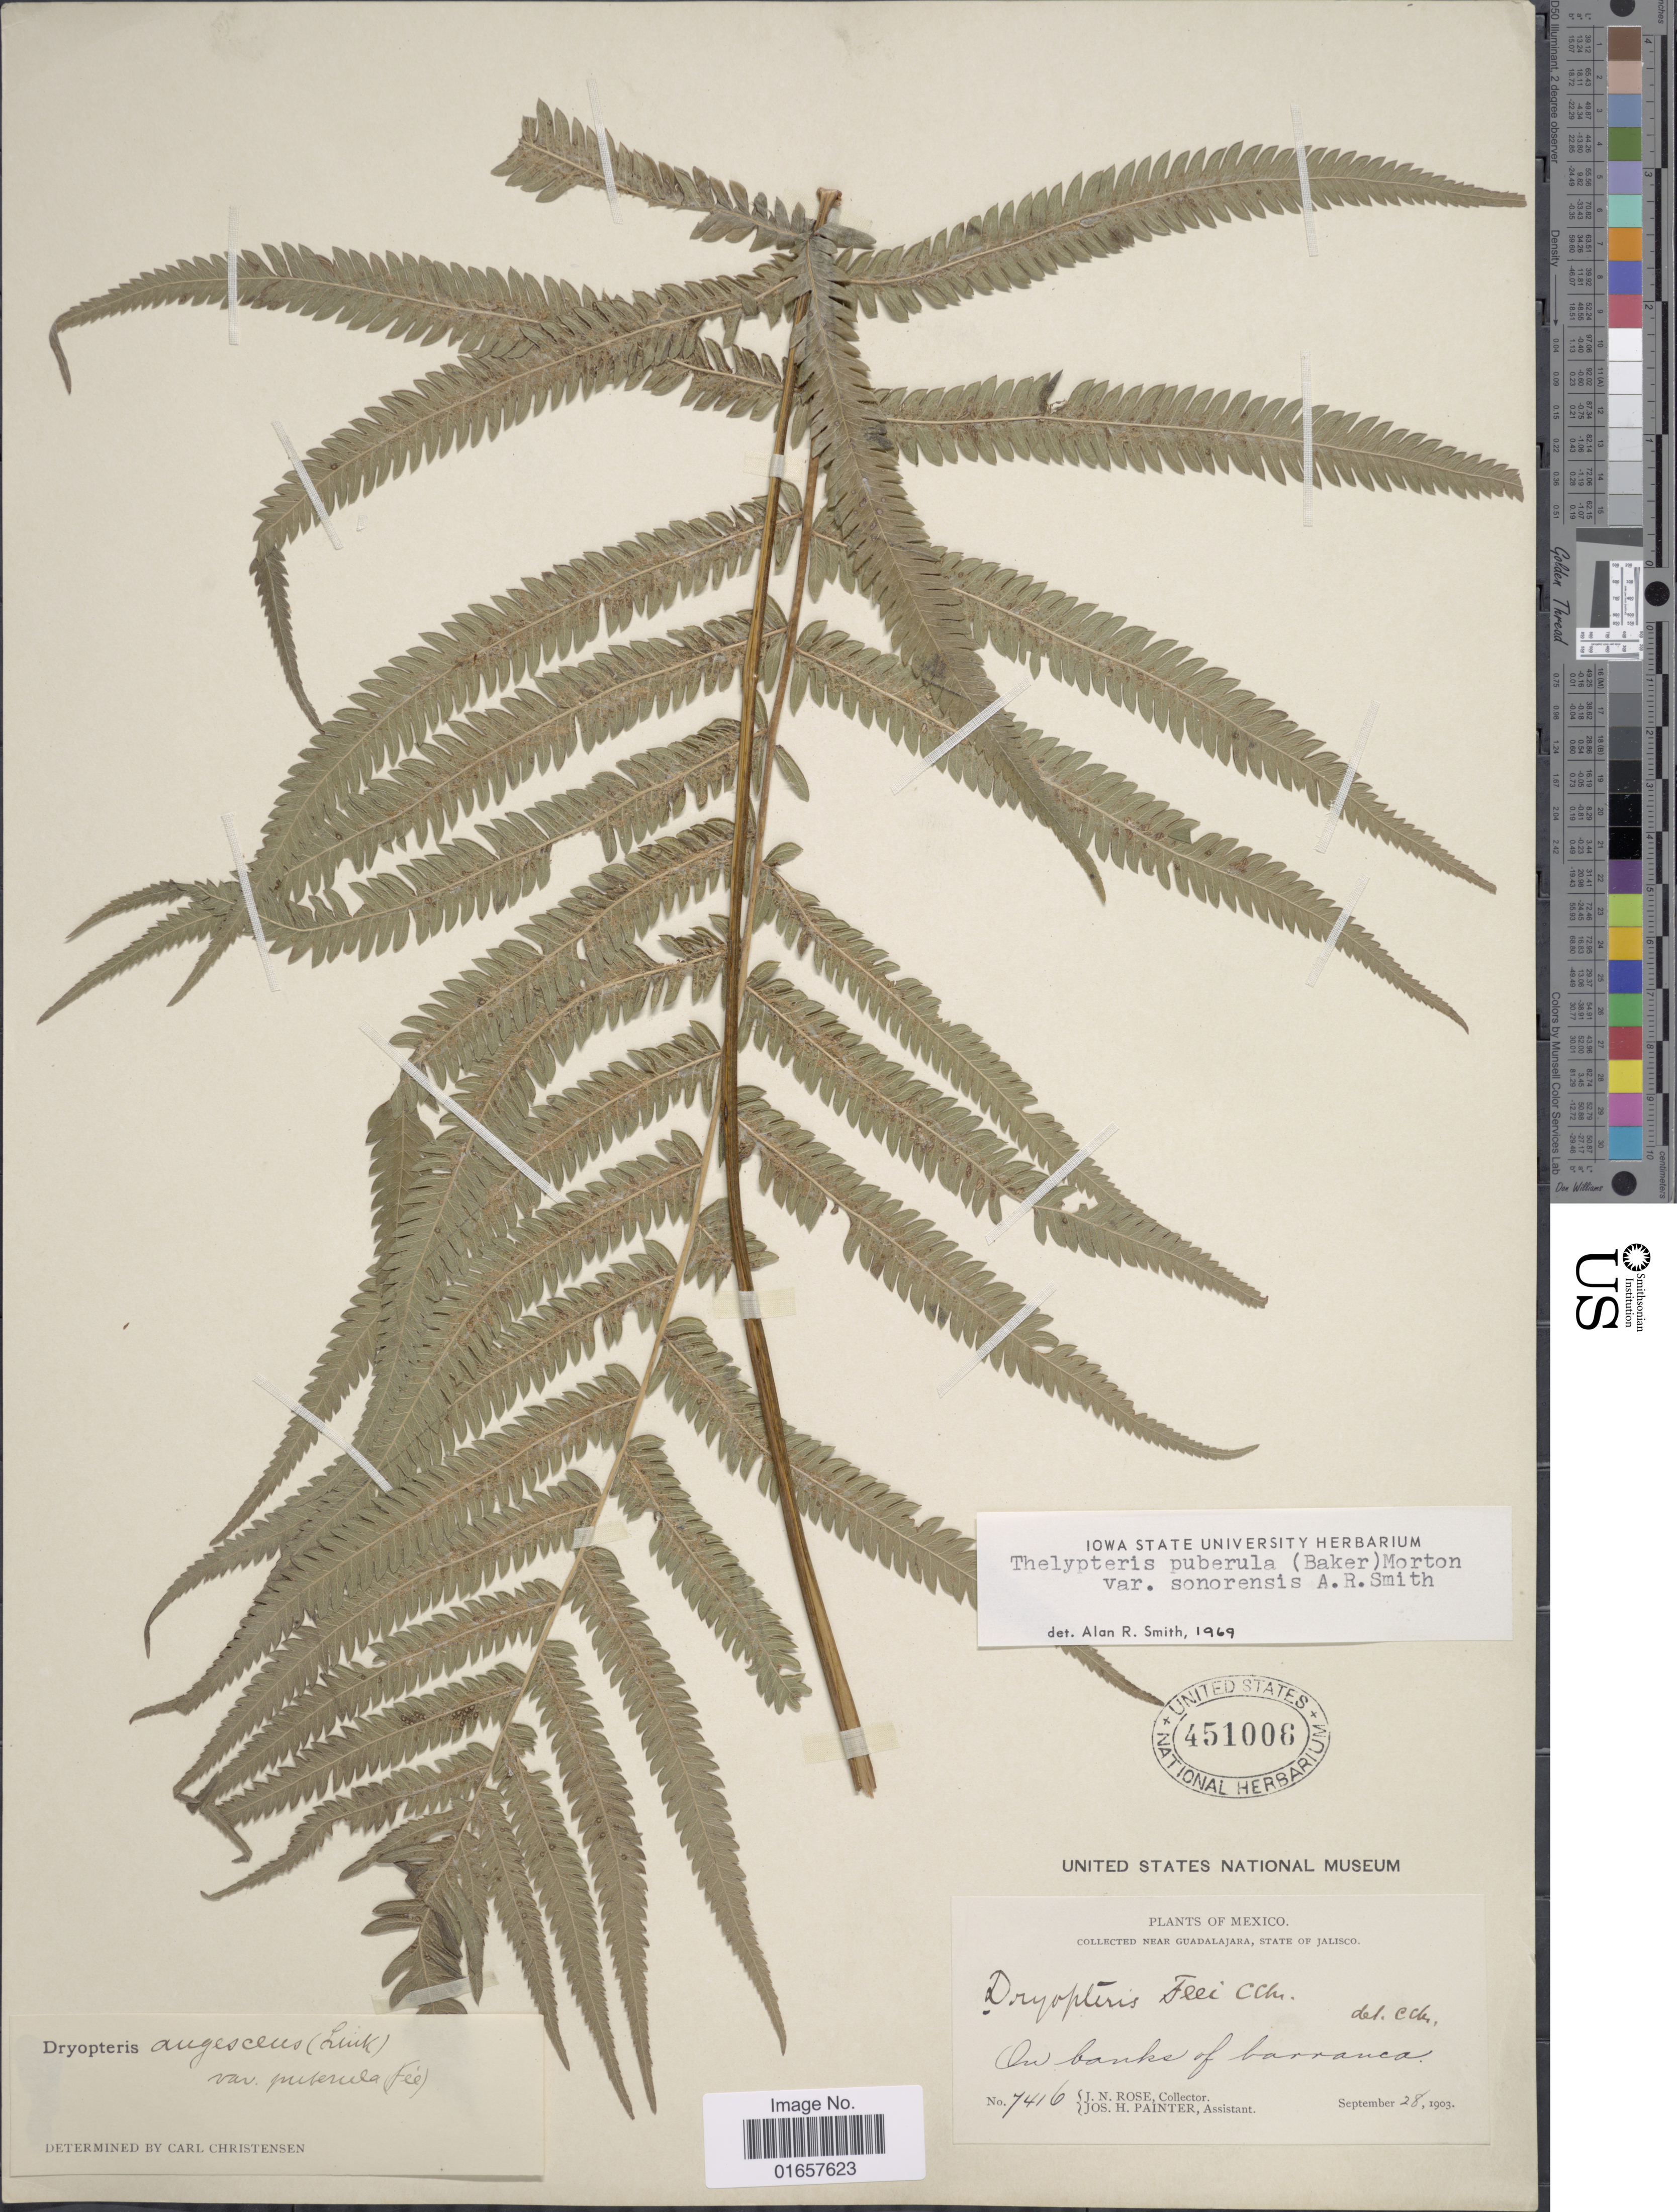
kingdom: Plantae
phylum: Tracheophyta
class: Polypodiopsida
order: Polypodiales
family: Thelypteridaceae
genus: Christella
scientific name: Christella puberula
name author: (Baker) Á. Löve & D. Löve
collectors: J. N. Rose & J. H. Painter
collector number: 7416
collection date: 1903-09-28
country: Mexico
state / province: Jalisco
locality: Mexico, near Guadalajara, on banks of barranca.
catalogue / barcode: US 451006